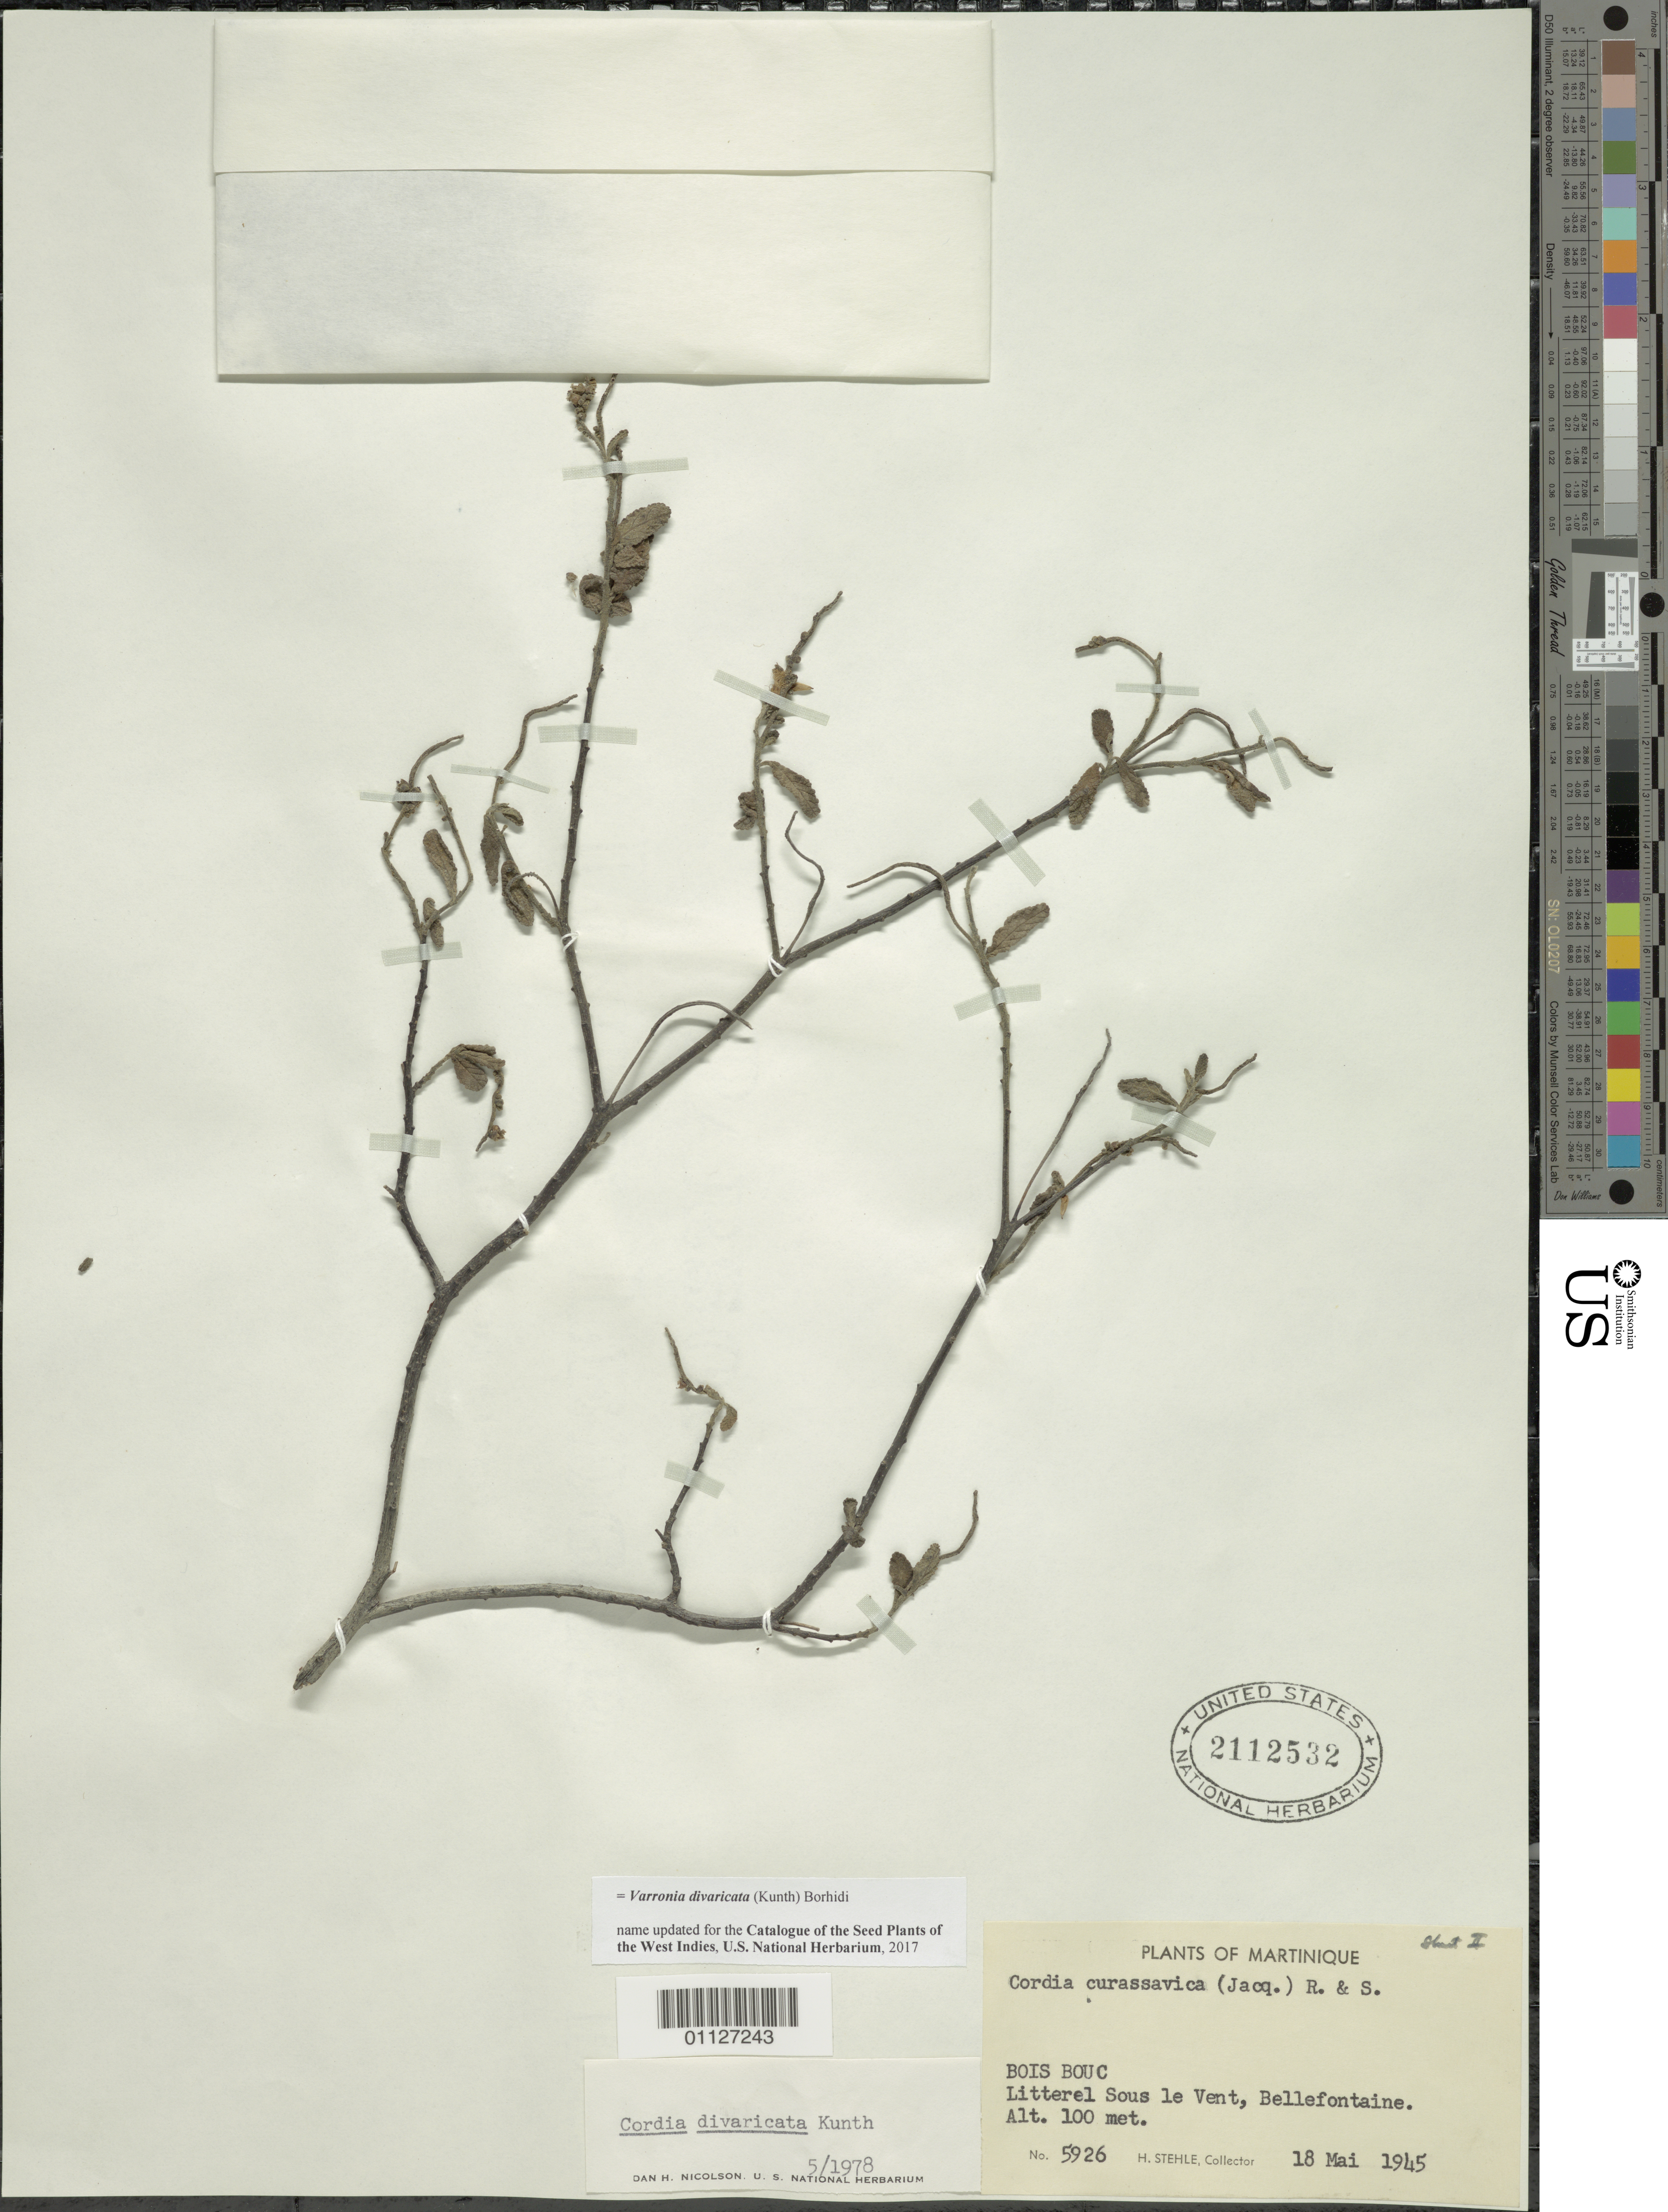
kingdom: Plantae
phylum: Tracheophyta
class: Magnoliopsida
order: Boraginales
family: Cordiaceae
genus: Varronia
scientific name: Varronia divaricata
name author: (Kunth) Borhidi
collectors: H. Stehlé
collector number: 5926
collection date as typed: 18 May 1945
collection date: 1945-05-18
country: Martinique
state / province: Saint-Pierre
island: Martinique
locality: Bellefontaine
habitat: Littoral sous le vent, sec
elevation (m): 100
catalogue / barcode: US 2112532